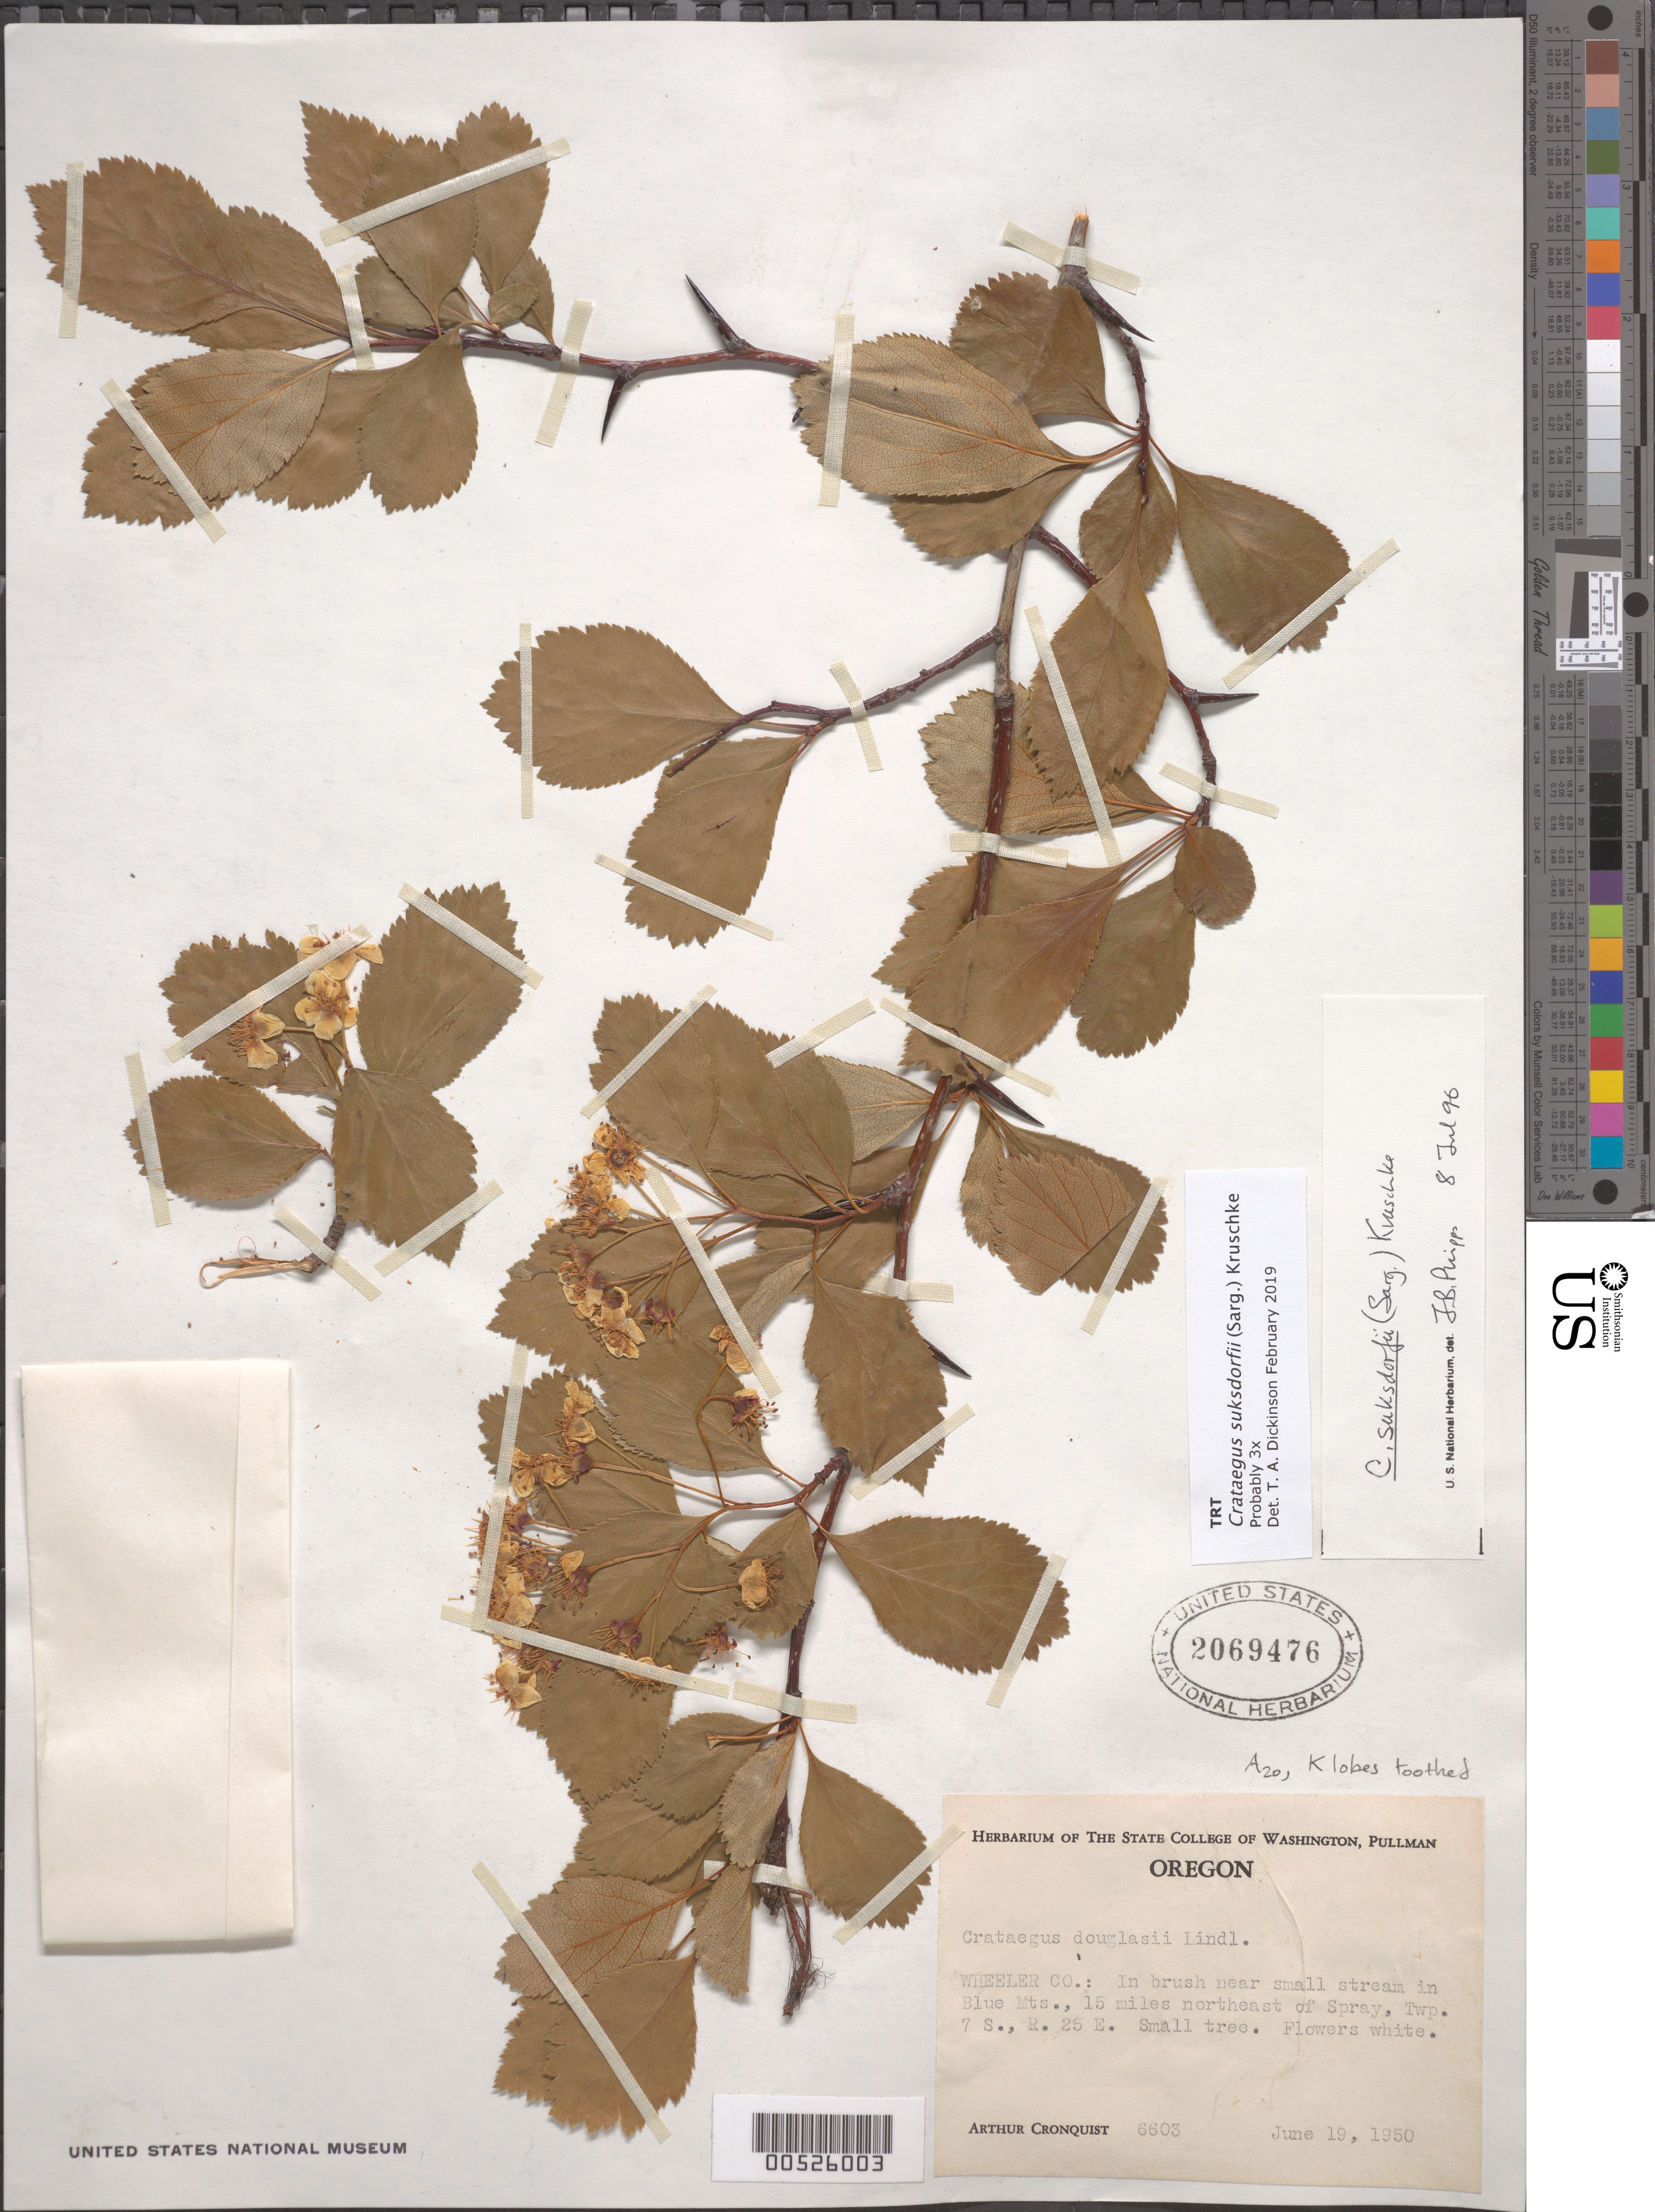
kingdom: Plantae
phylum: Tracheophyta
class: Magnoliopsida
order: Rosales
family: Rosaceae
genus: Crataegus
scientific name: Crataegus douglasii var. suksdorfii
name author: Sarg.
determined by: Phipps, James B., (UWO), University of Western Ontario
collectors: A. J. Cronquist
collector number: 6603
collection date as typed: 19 Jun 1950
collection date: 1950-06-19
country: United States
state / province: Oregon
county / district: Wheeler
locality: In Blue Mtns., 15 mi. NE of Spray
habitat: In brush near small stream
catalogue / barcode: US 2069476